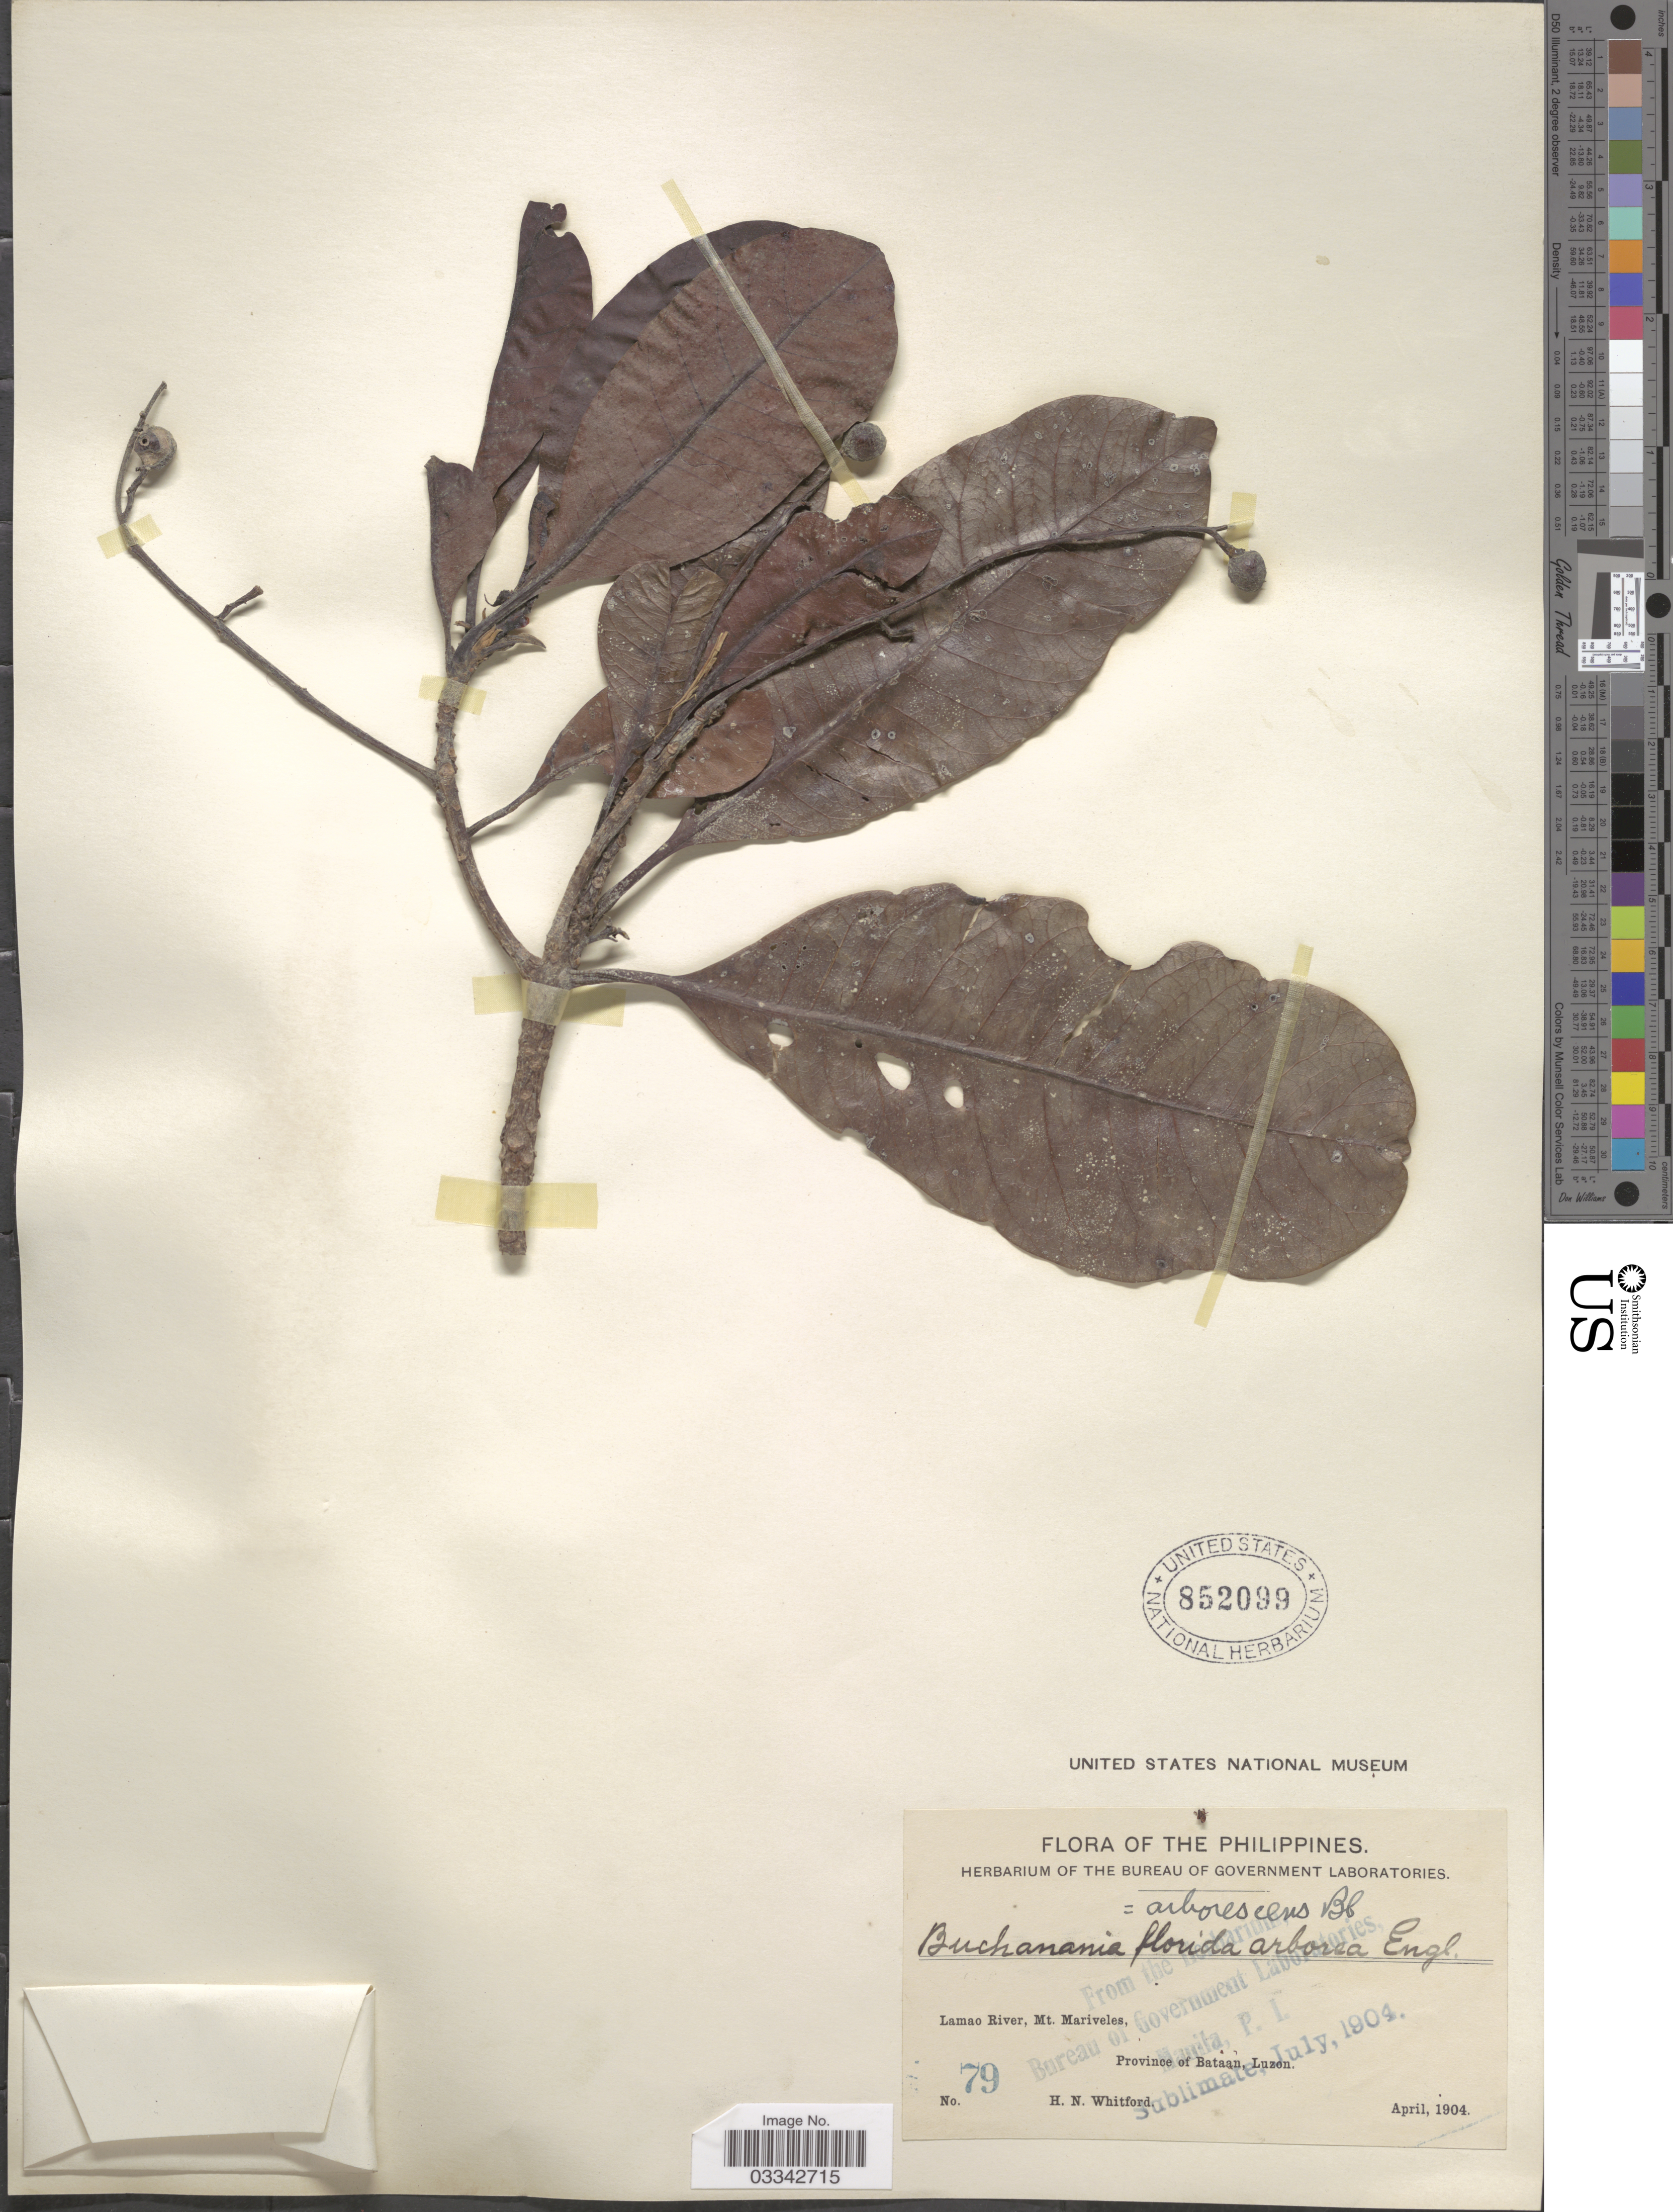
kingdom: Plantae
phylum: Tracheophyta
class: Magnoliopsida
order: Sapindales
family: Anacardiaceae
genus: Buchanania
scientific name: Buchanania arborescens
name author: (Blume) Blume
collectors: H. N. Whitford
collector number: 79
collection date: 1904-04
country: Philippines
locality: Lamao River, Mt. Mariveles, Province of Bataan, Luzon.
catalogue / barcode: US 852099